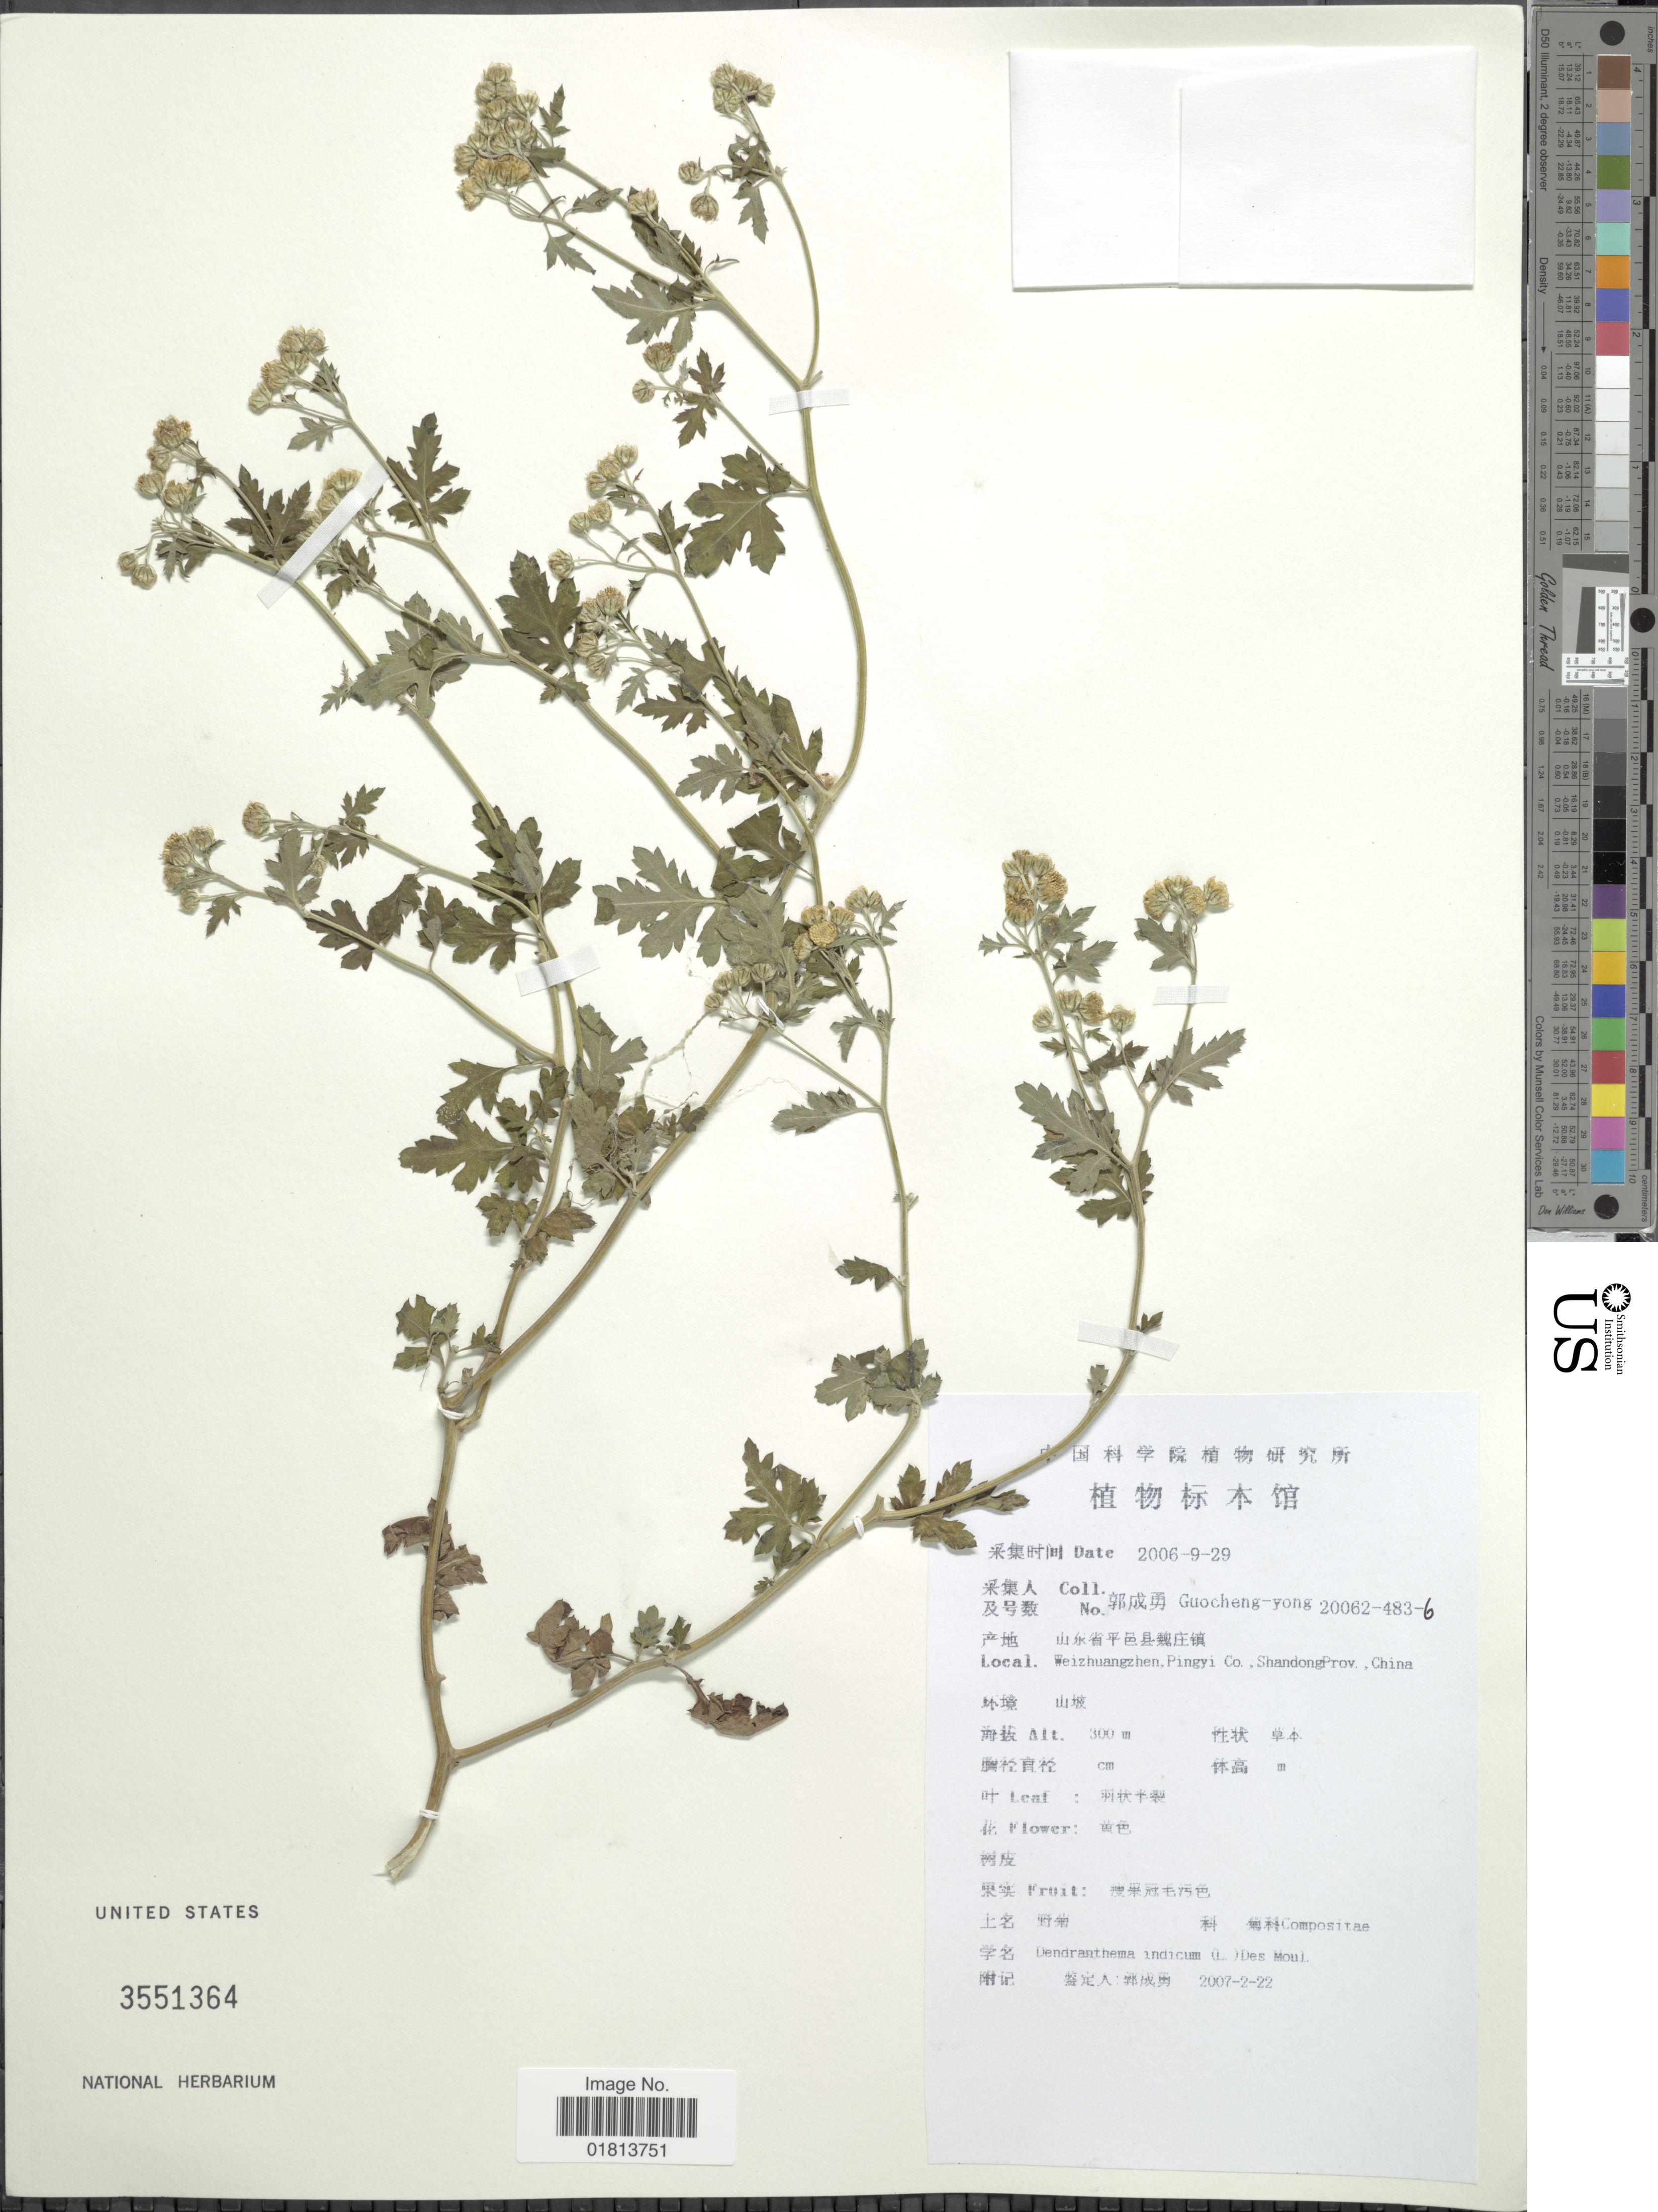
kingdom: Plantae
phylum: Tracheophyta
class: Magnoliopsida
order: Asterales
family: Asteraceae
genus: Dendranthema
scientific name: Dendranthema indicum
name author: (L.) Des Moul.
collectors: Guo cheng-yong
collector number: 200624836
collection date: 2006-09-29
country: China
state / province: Shandong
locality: Weizhuangzhen, Pingyi Co., Shangdong Prov., China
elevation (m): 300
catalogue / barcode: US 3551364